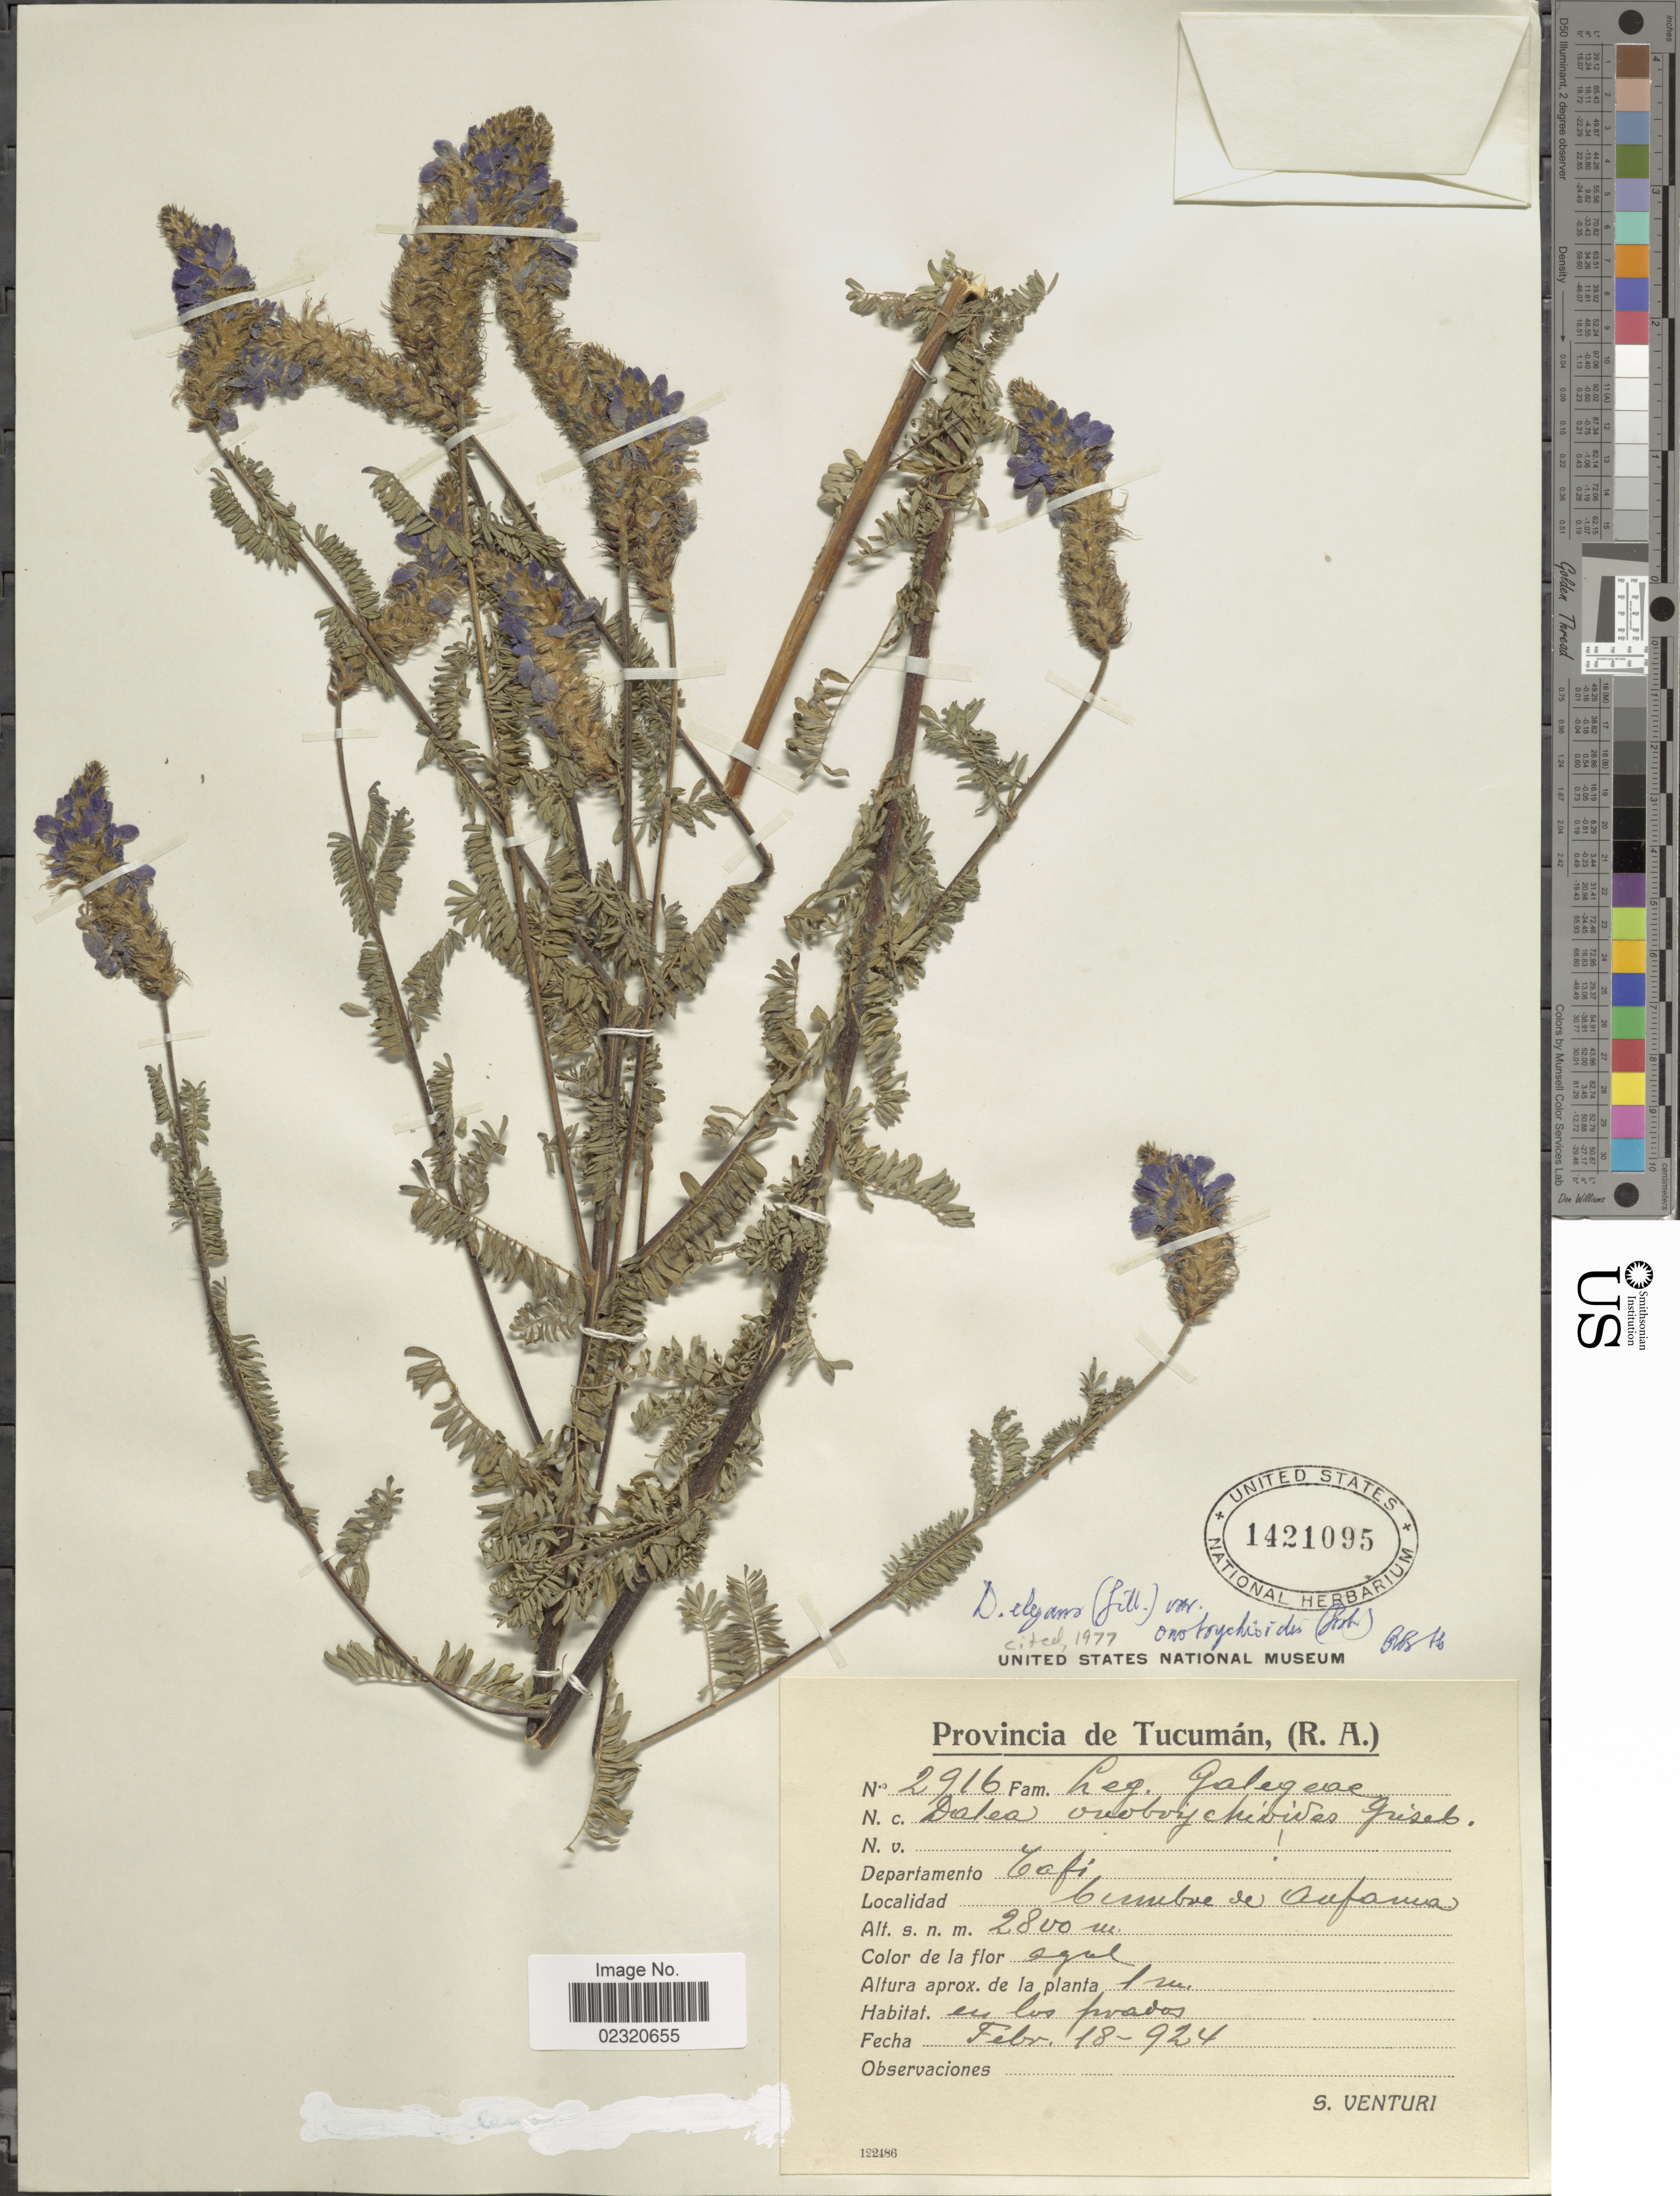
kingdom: Plantae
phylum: Tracheophyta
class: Magnoliopsida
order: Fabales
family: Fabaceae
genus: Dalea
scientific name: Dalea elegans var. onobrychioides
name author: (Griseb.) Barneby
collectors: S. Venturi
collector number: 2916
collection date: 1924-02-18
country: Argentina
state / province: Tucuman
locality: Departamento Tafi, Cumbre de Anfama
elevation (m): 2800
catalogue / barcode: US 1421095